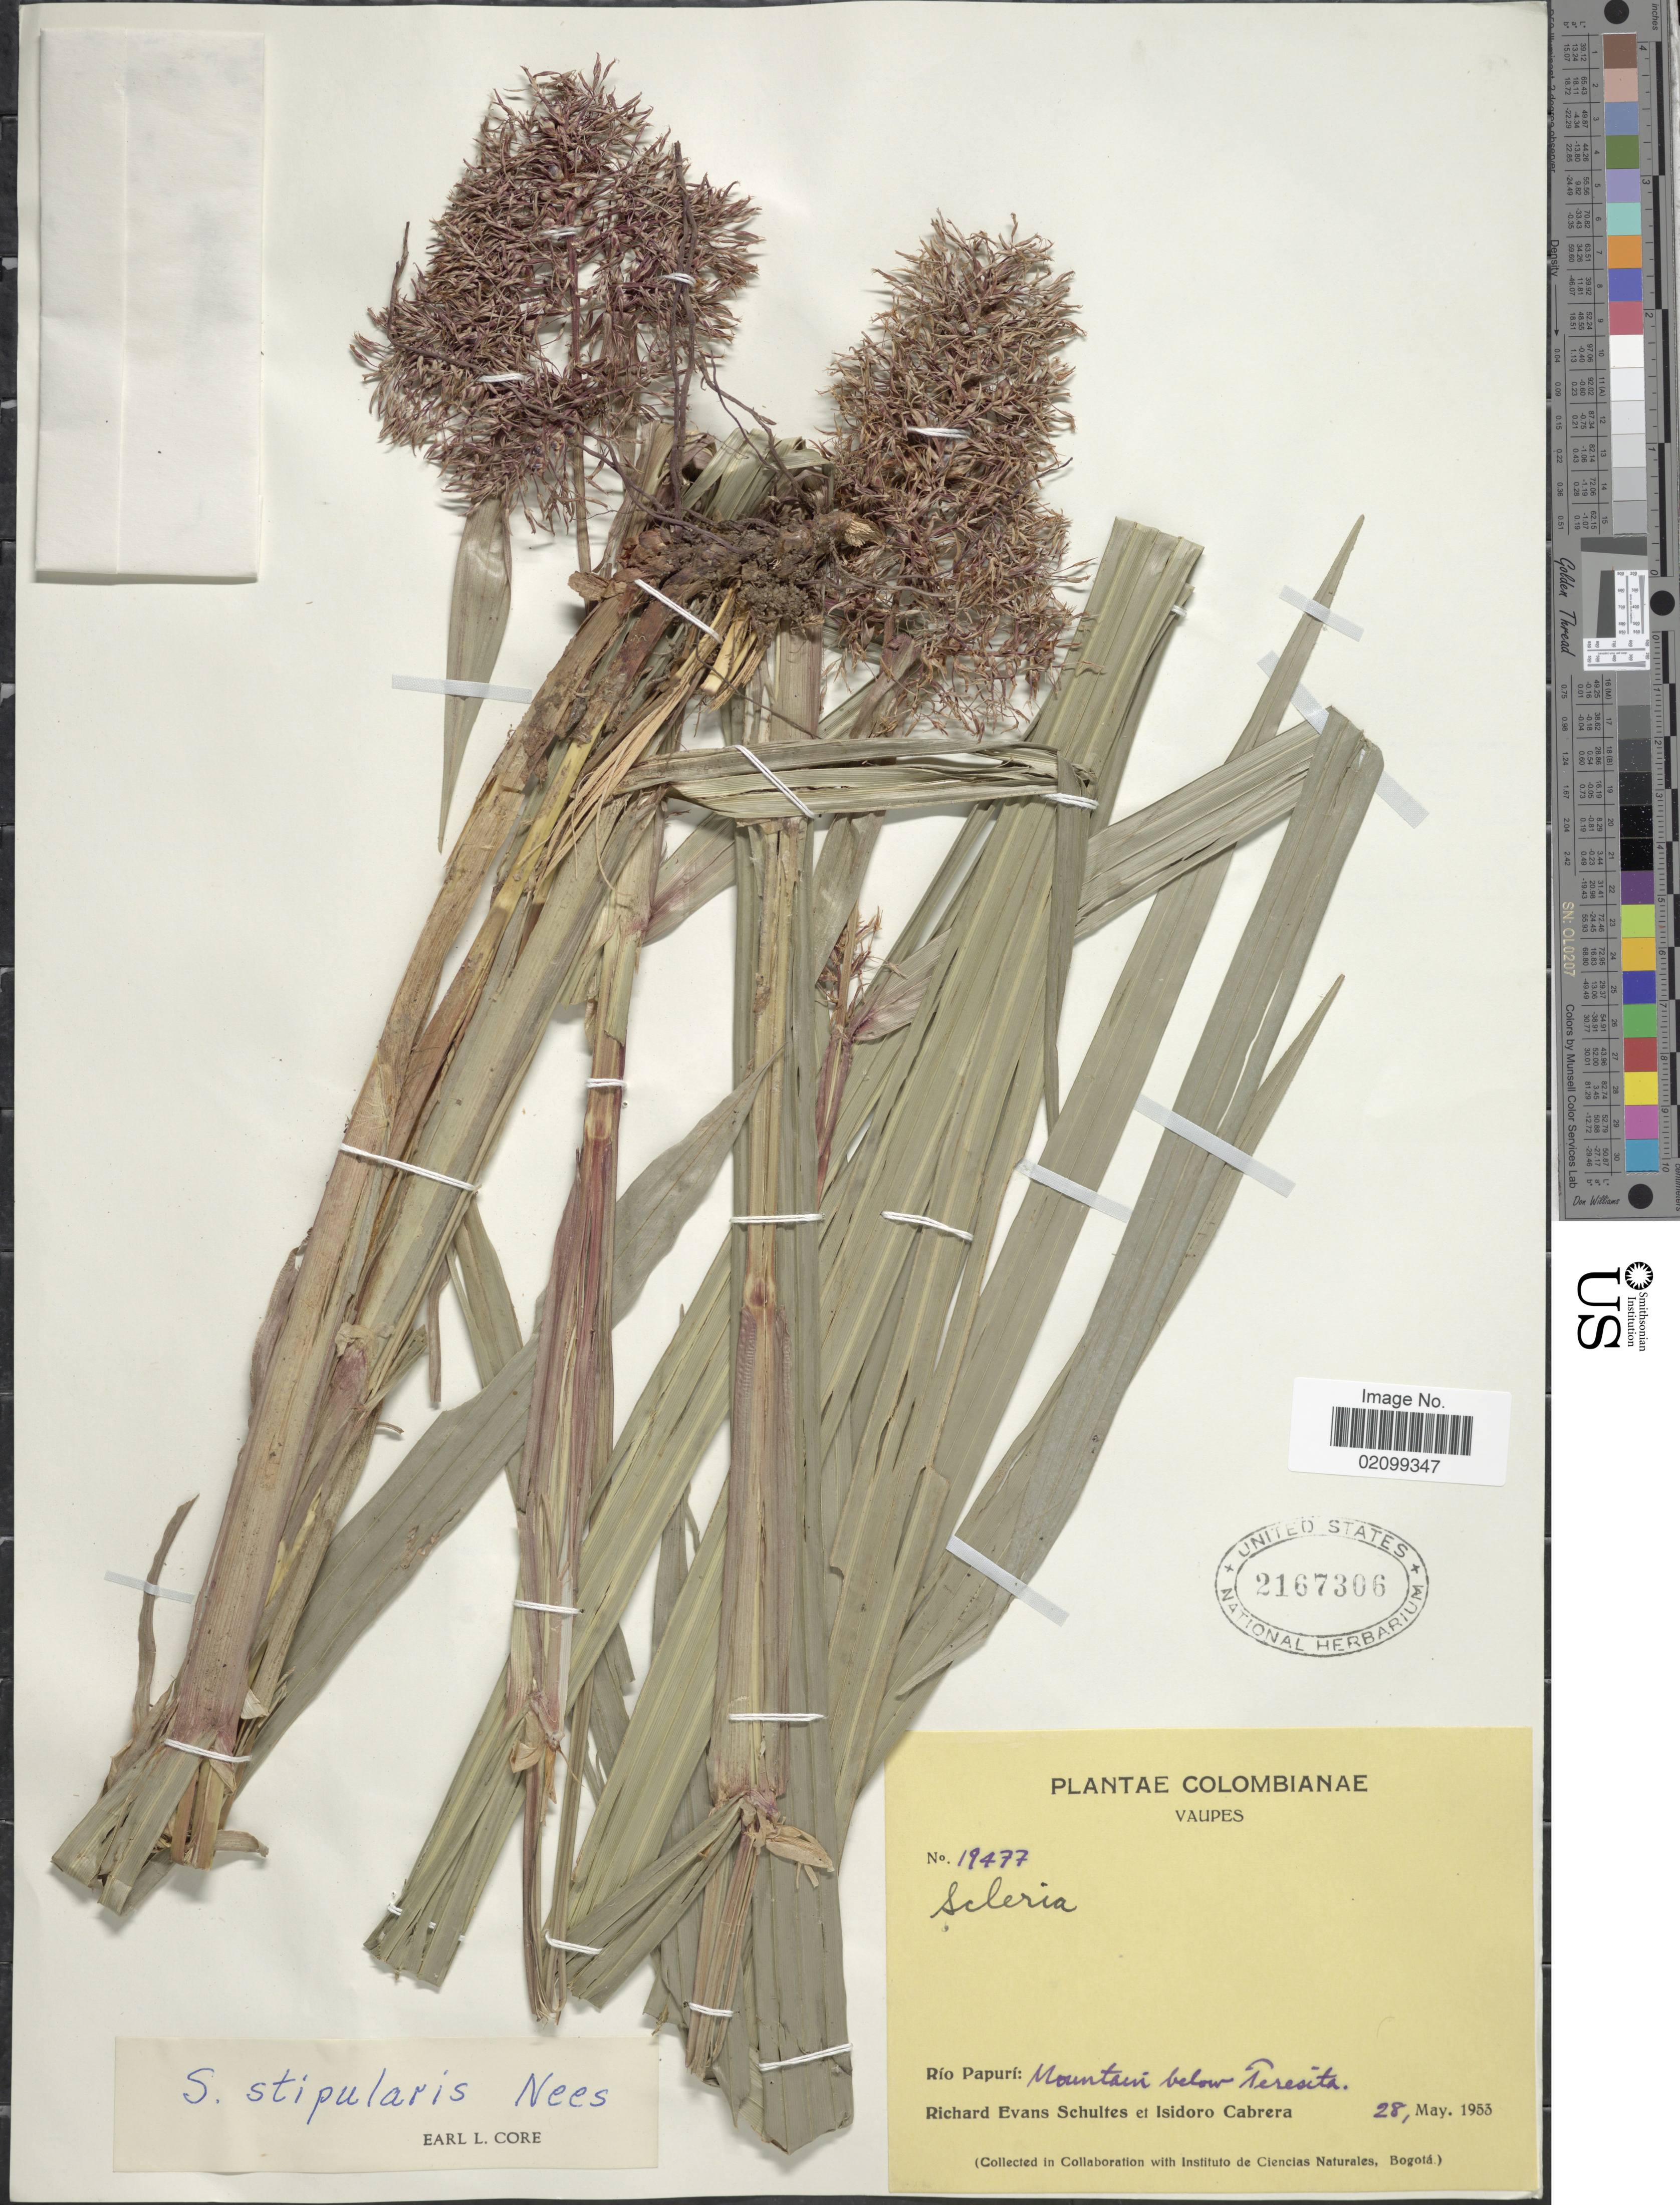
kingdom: Plantae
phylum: Tracheophyta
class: Liliopsida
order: Poales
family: Cyperaceae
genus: Scleria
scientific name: Scleria stipularis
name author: Nees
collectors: R. E. Schultes & I. Cabrera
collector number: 19477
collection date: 1953-05-28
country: Colombia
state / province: Vaupés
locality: Vaupes, Rio Papuri: Mountain below Teresita.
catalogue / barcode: US 2167306